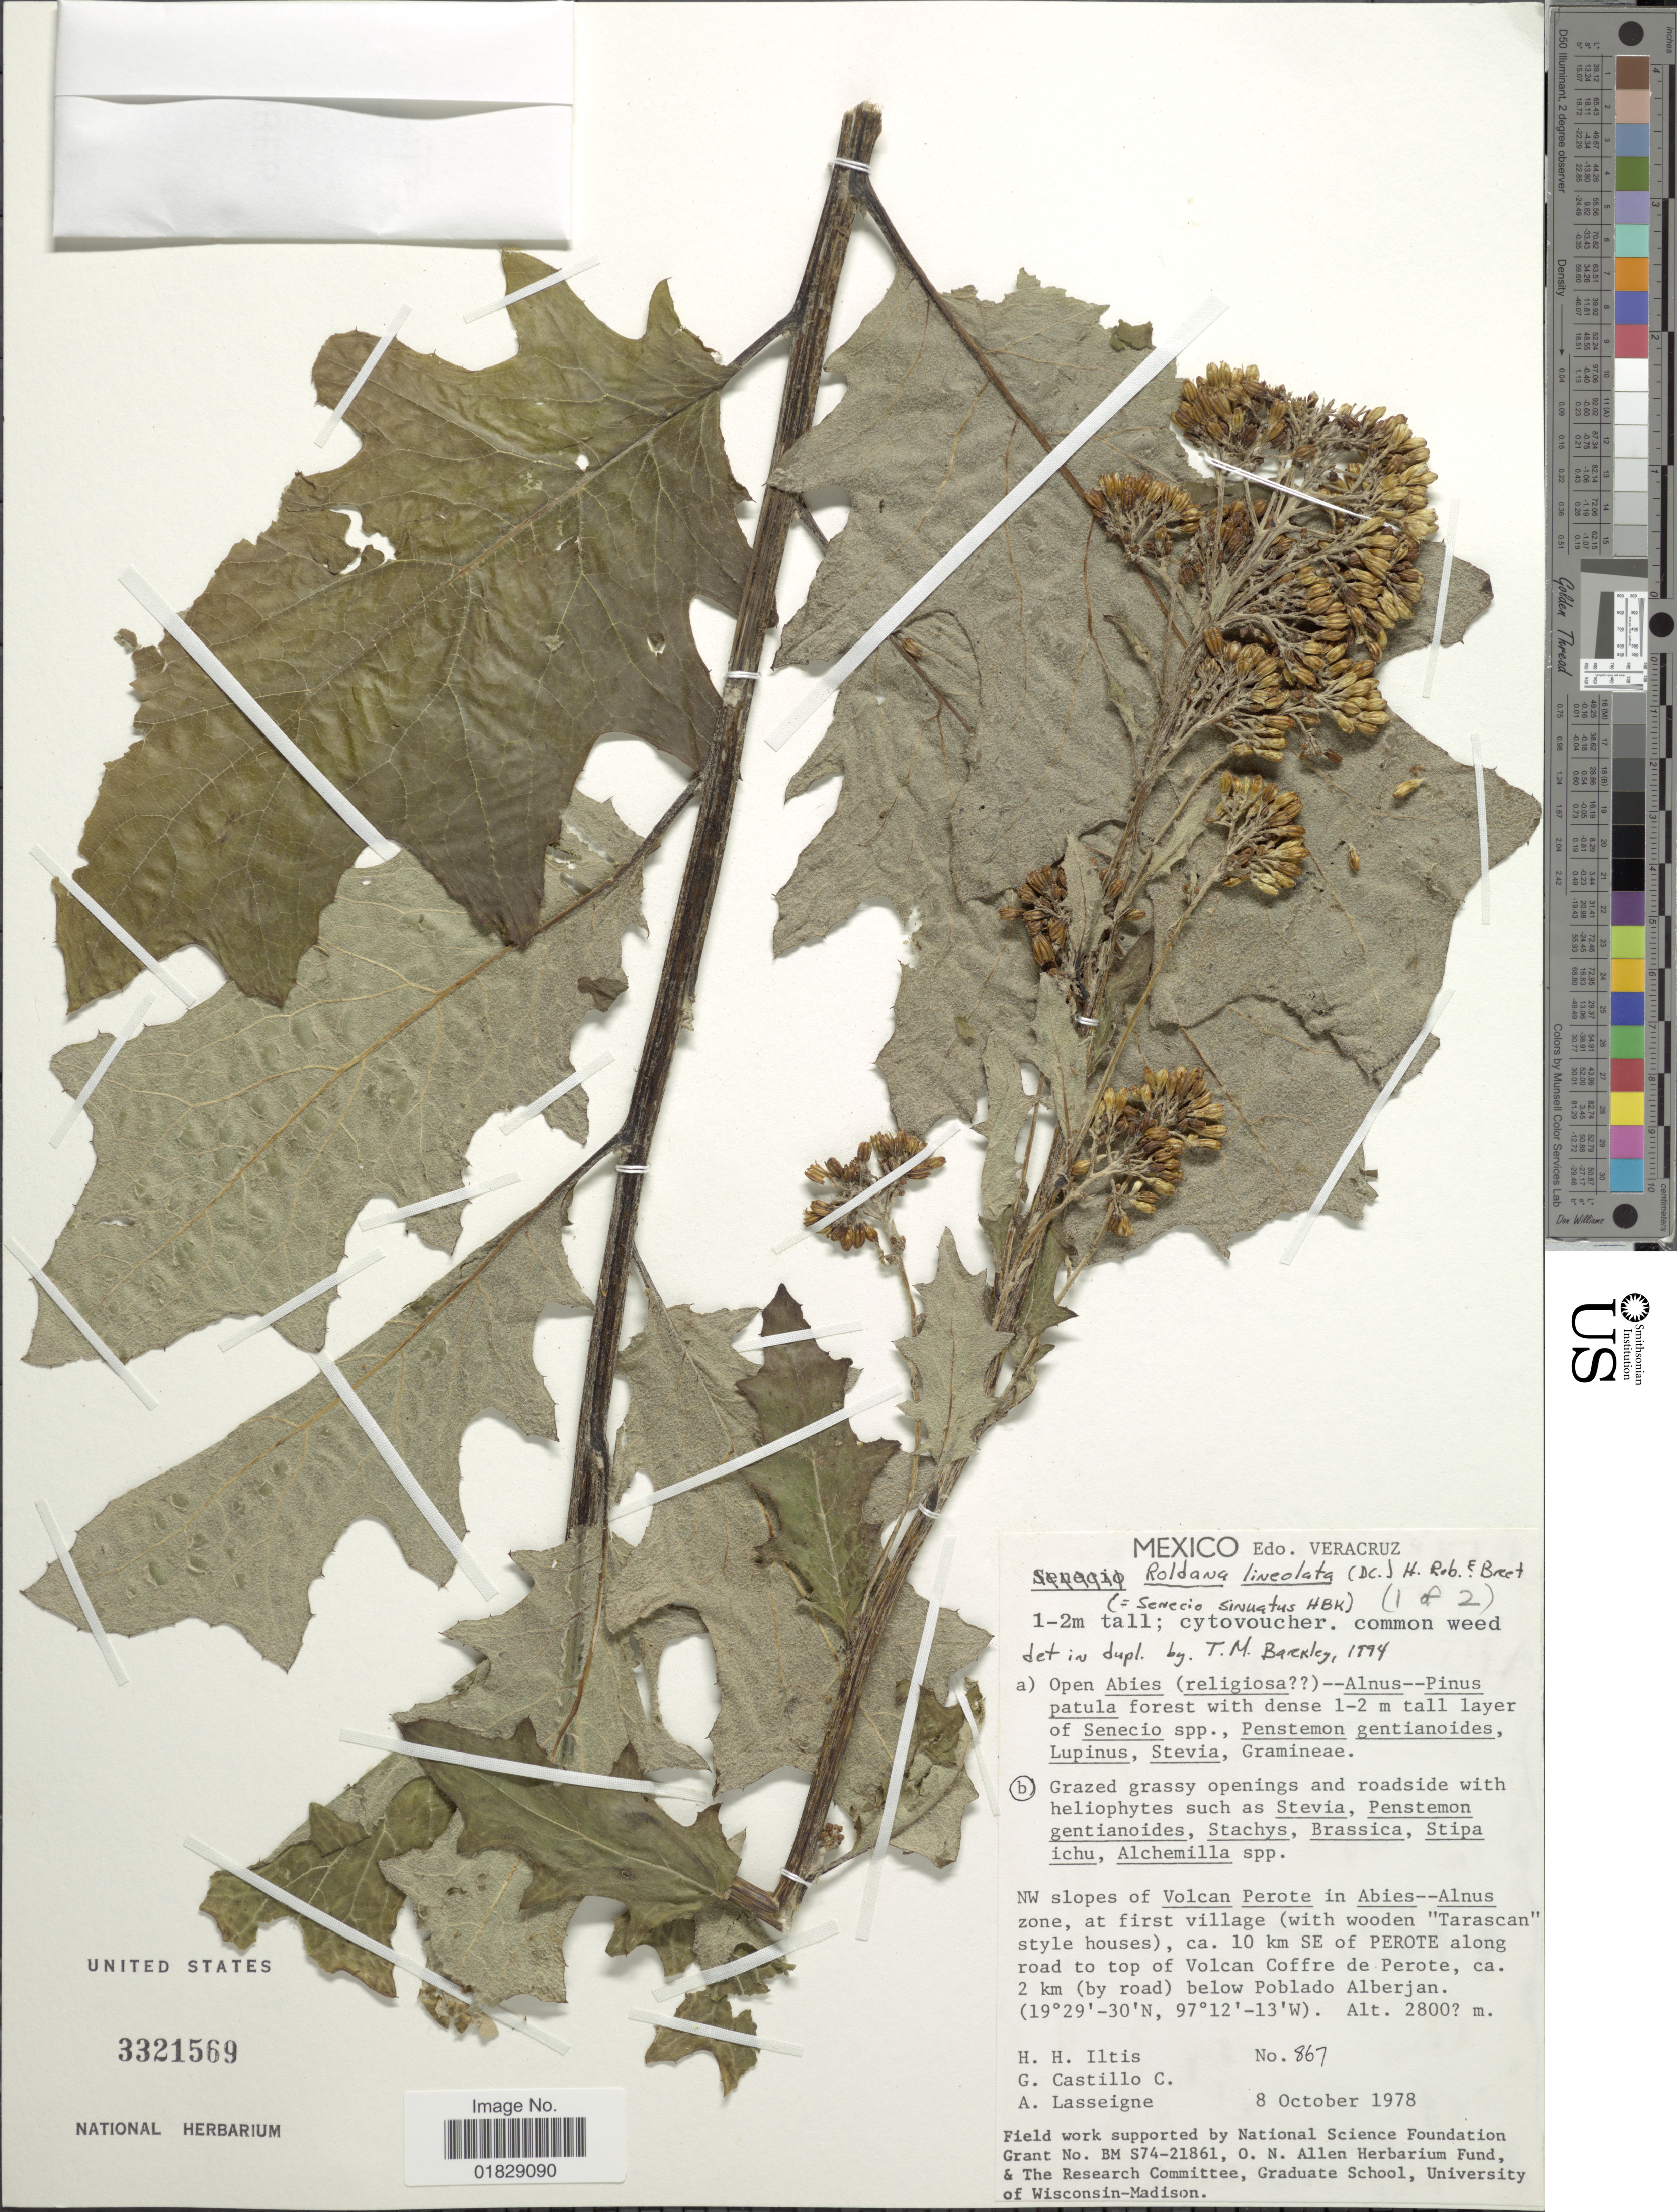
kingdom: Plantae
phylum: Tracheophyta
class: Magnoliopsida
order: Asterales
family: Asteraceae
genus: Roldana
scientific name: Roldana sinuata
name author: B.L. Turner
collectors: H. H. Iltis, G. Castillo C. & A. Lasseigne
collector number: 867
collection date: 1978-10-08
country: Mexico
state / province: Veracruz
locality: Edo. Veracruz. NW slopes of Volcan Perote in Abies -- Alnus zone, at first village (with wooden "Tarascan" style houses), ca. 10 km SE of Perote along road to top of Volcan Coffre de Perote, ca. 2 km (by road) below Poblado Alberjan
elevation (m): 2800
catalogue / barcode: US 3321569